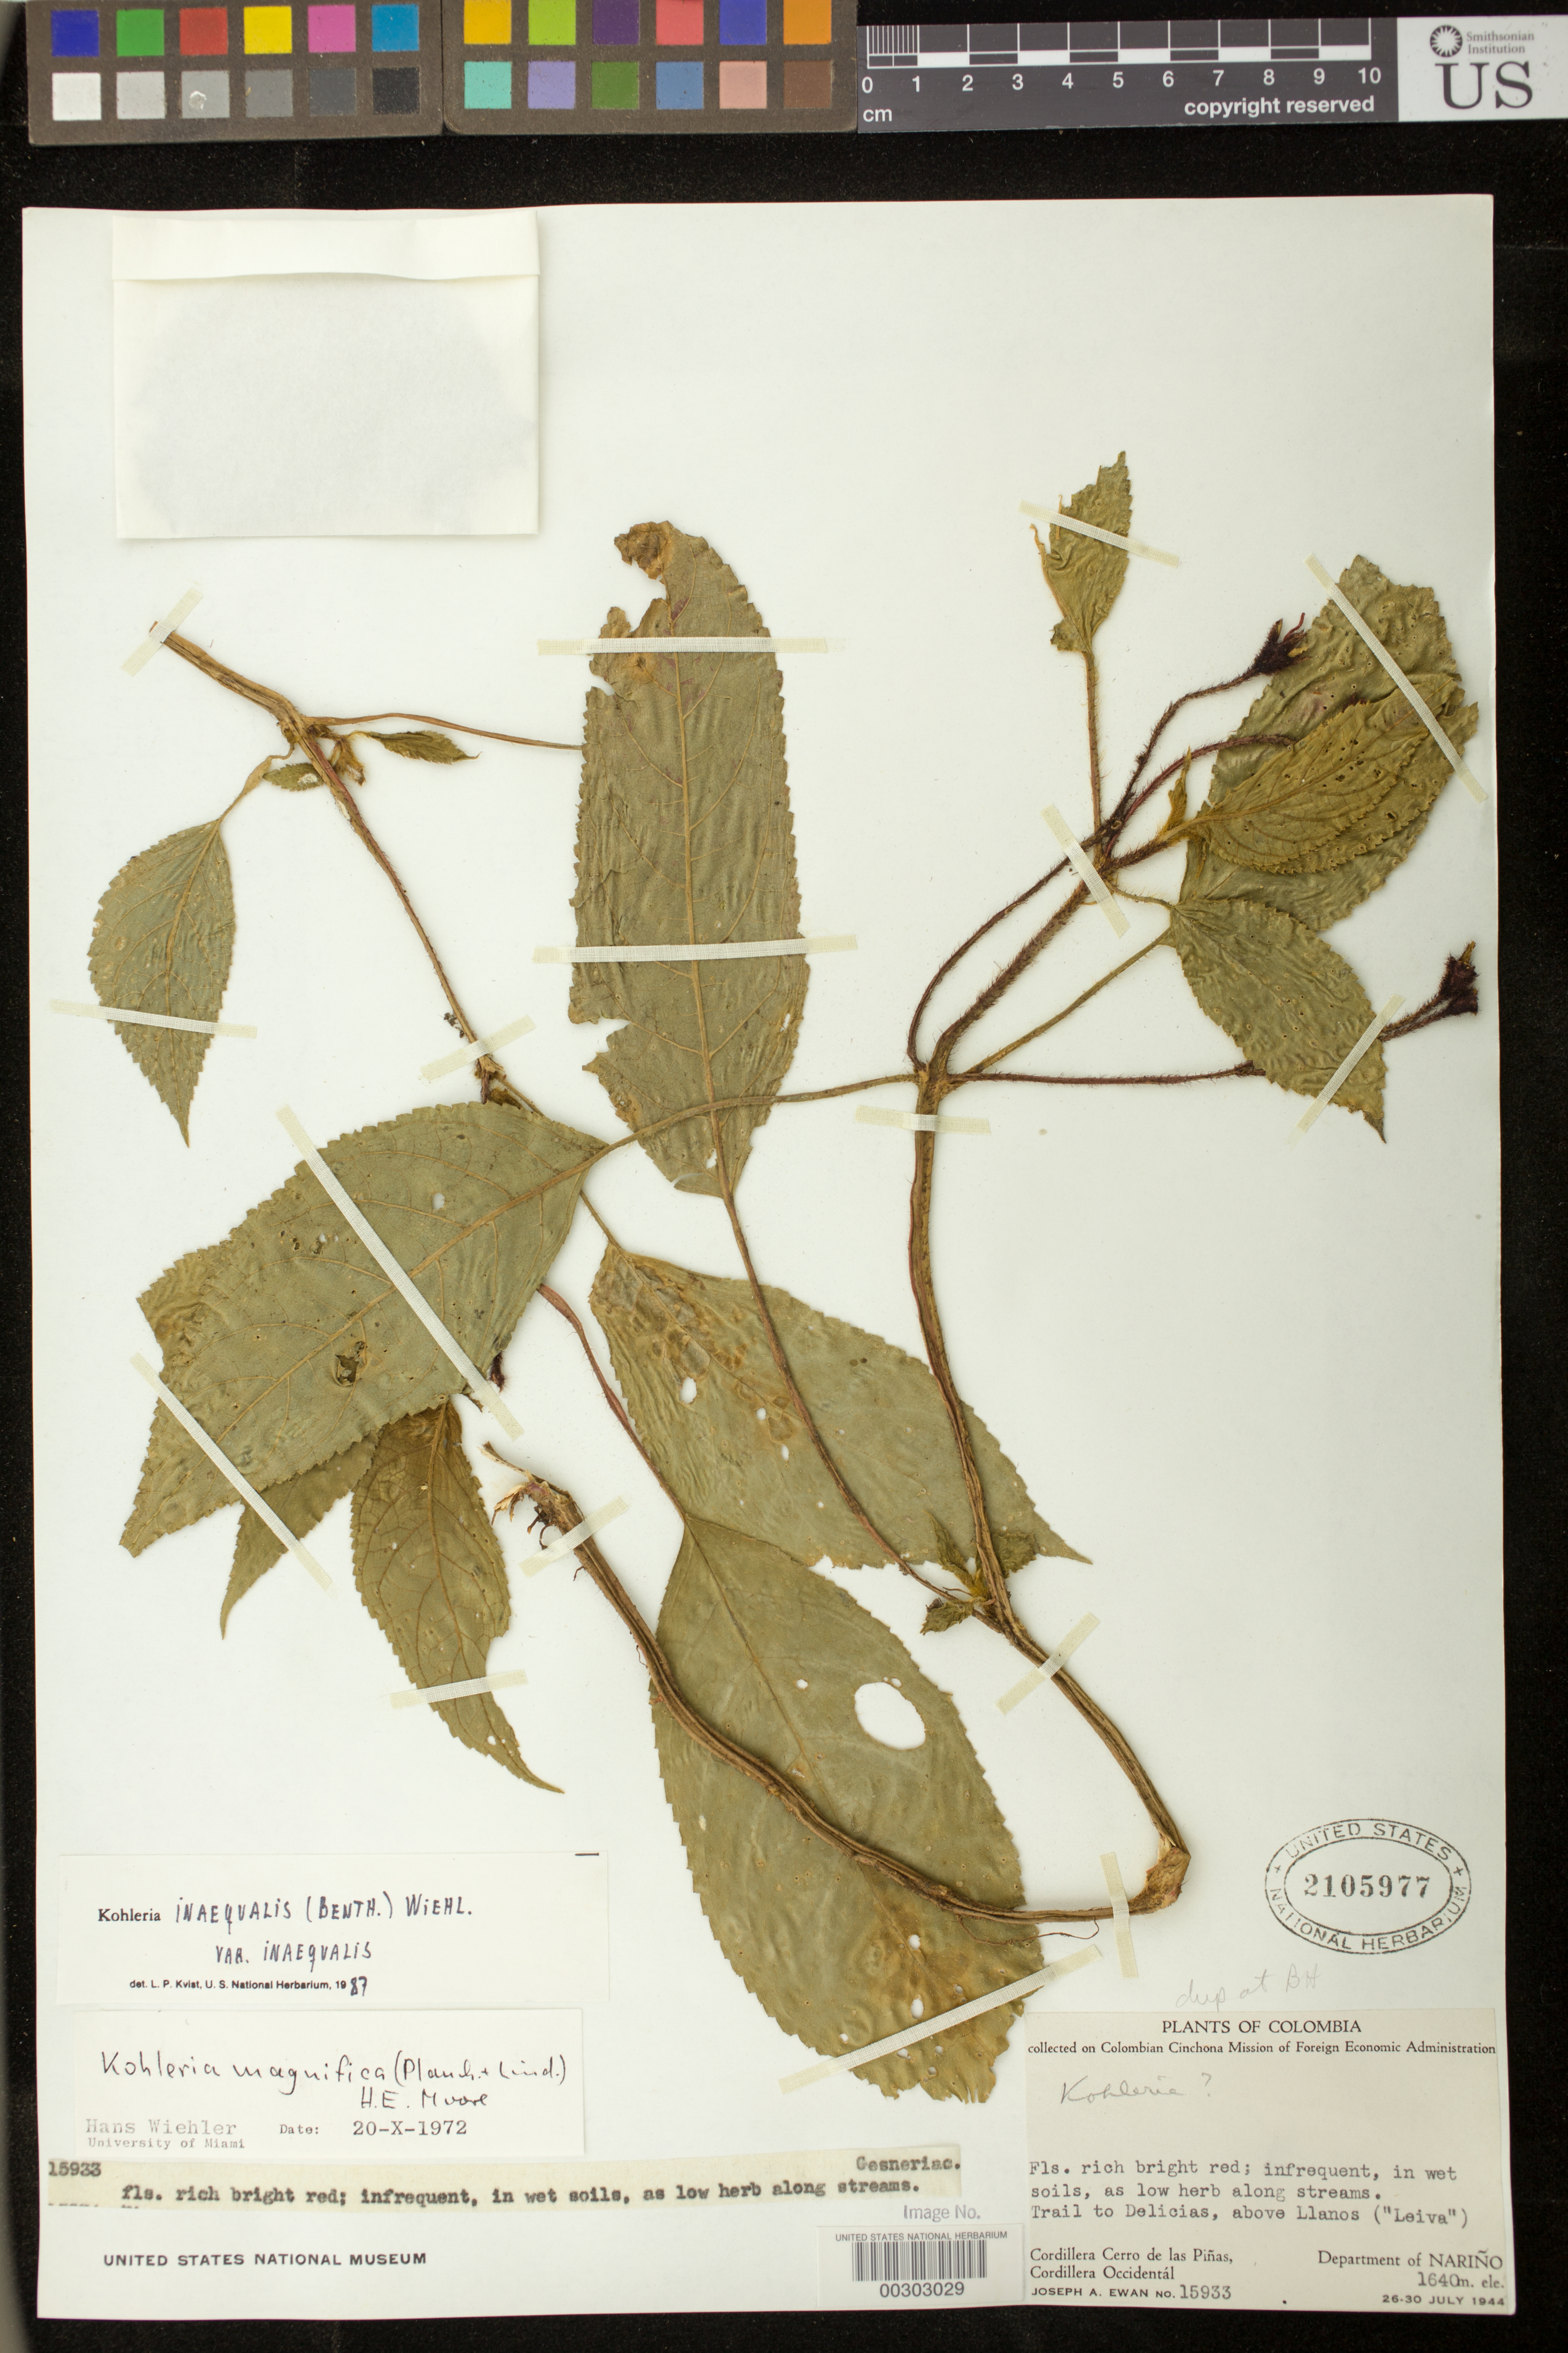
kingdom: Plantae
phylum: Tracheophyta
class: Magnoliopsida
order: Lamiales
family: Gesneriaceae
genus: Kohleria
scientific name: Kohleria inaequalis var. inaequalis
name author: (Benth.) Wiehler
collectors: J. A. Ewan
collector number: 15933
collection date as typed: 26-30 Jul 1944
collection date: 1944-07-26/1944-07-30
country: Colombia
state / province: Nariño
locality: Cordillera Cerro de las Pinas, Cordillera Occidental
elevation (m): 1640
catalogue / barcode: US 2105977